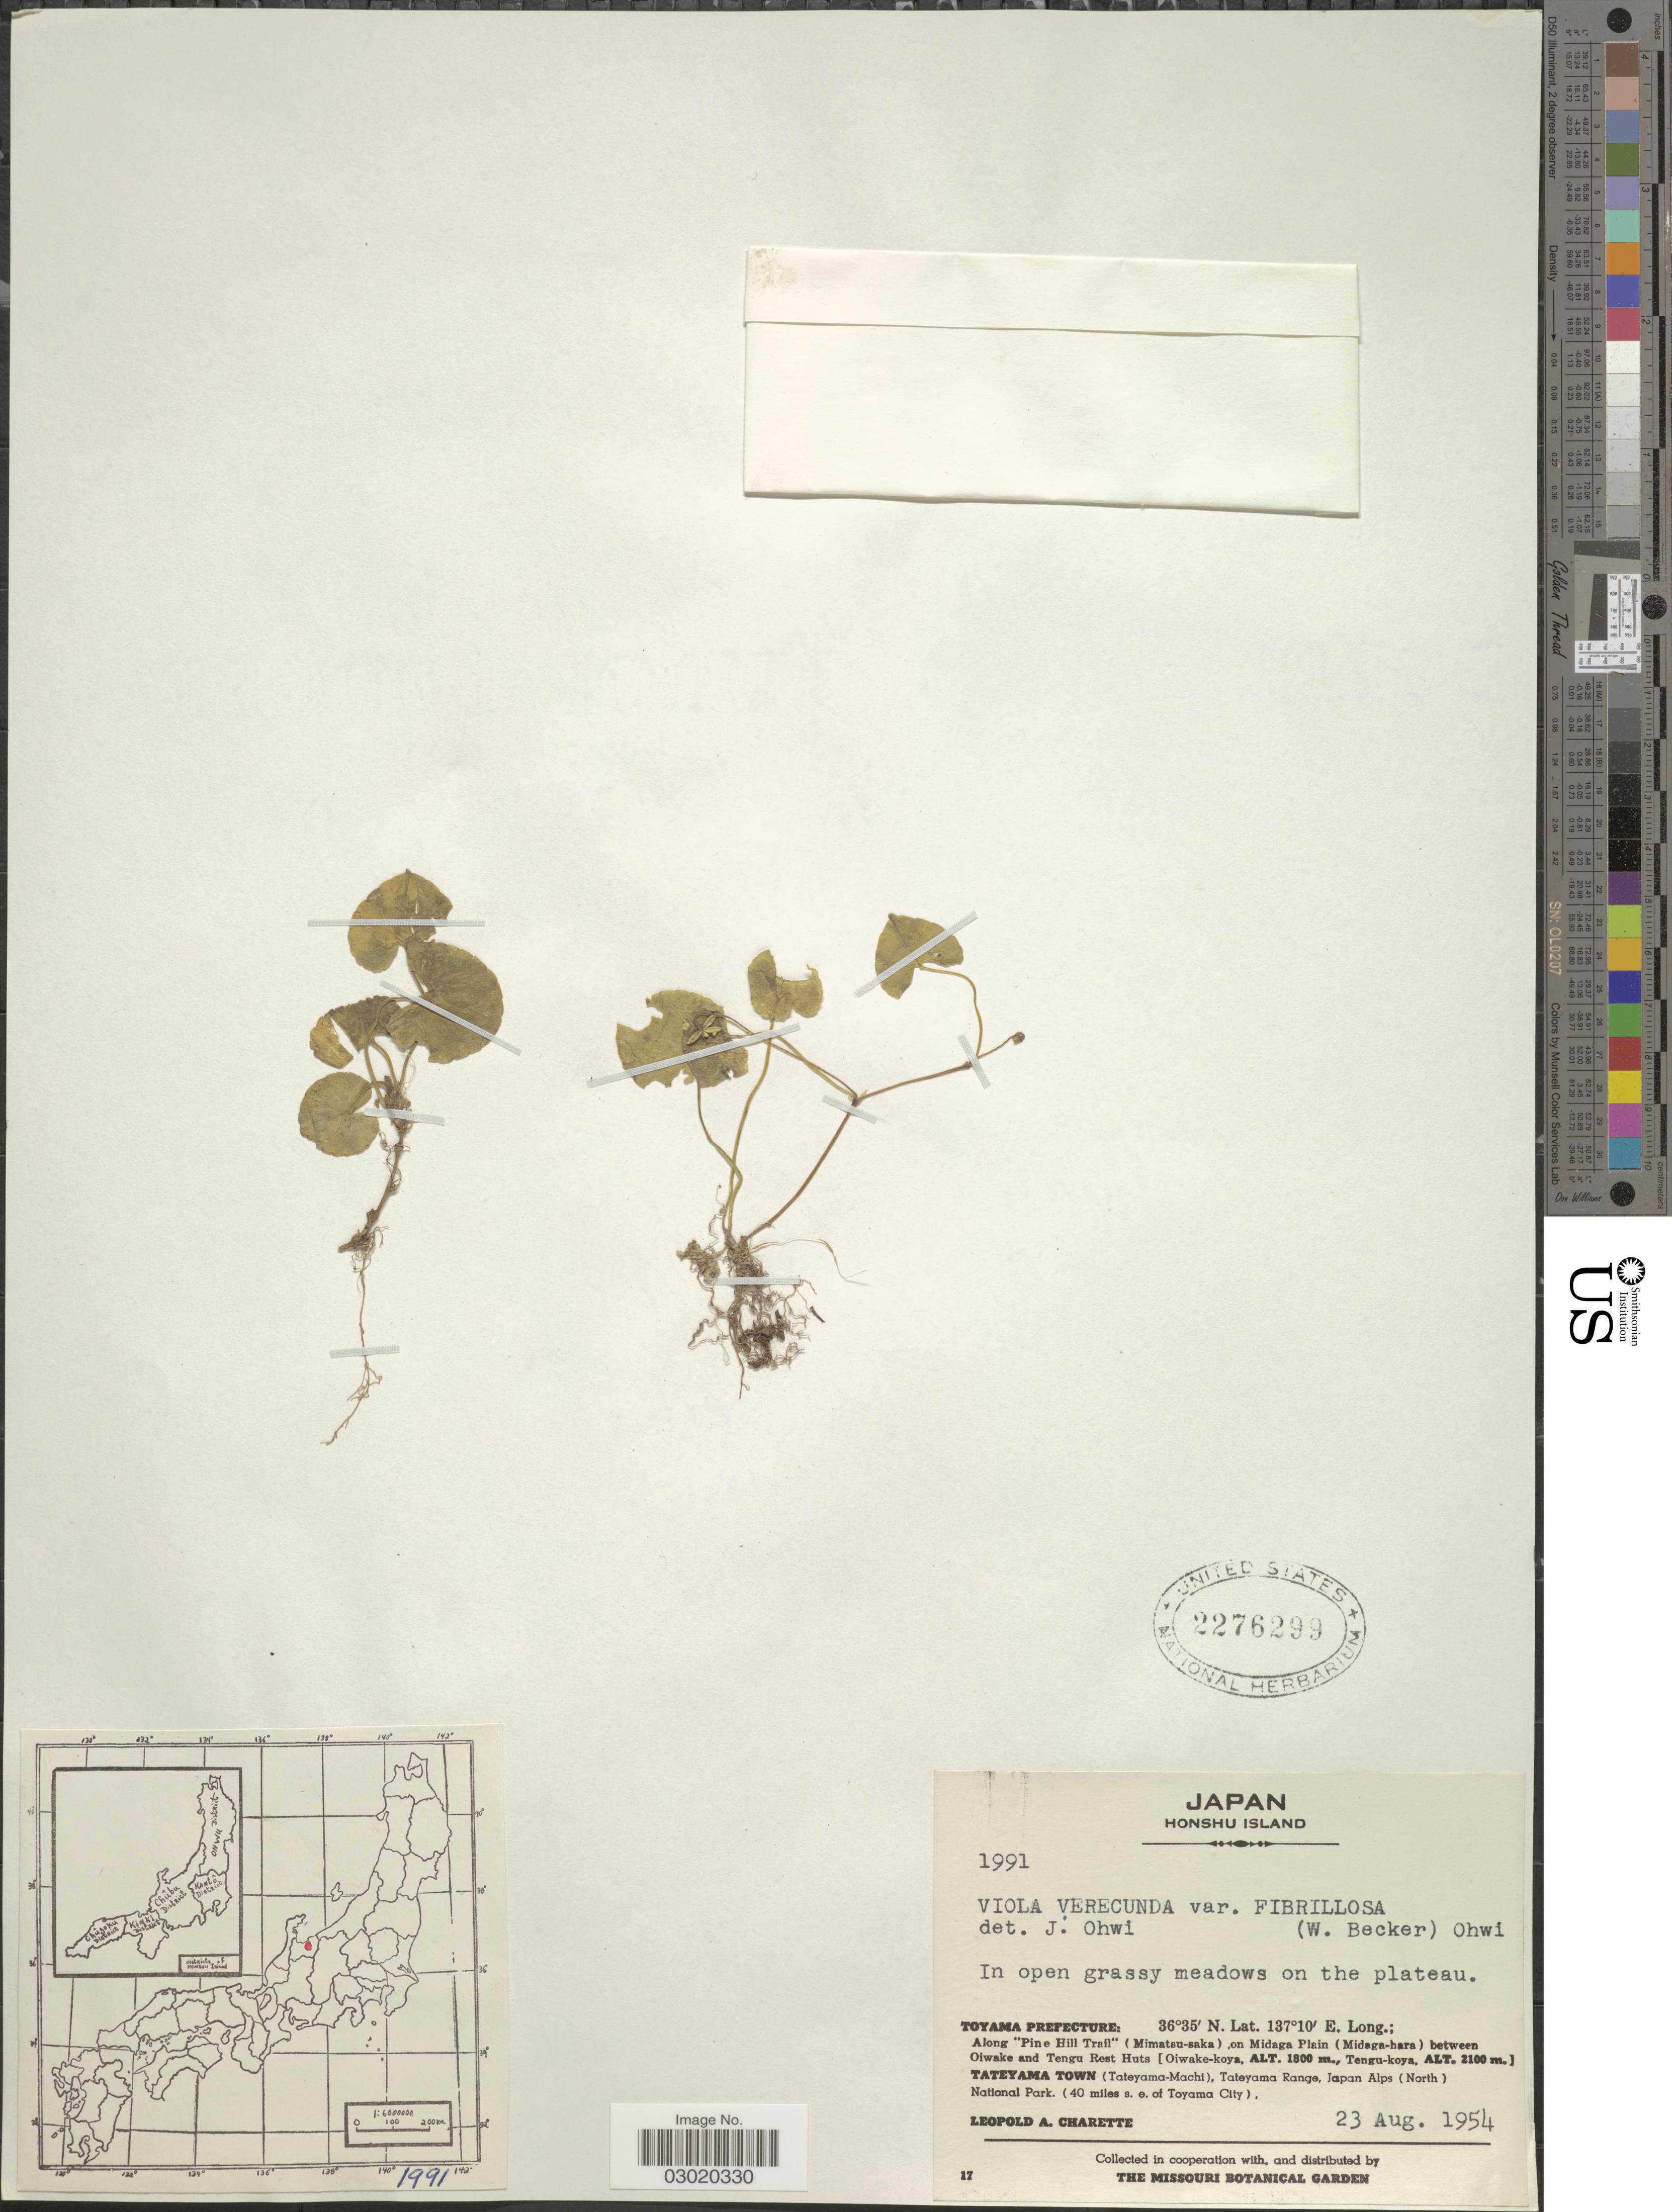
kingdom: Plantae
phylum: Tracheophyta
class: Magnoliopsida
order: Malpighiales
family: Violaceae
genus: Viola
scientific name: Viola verecunda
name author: A. Gray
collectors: L. A. Charette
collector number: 1991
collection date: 1954-08-23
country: Japan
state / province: Toyama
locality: Honshu Island. Toyama Prefecture: Along "Pine Hill Trail" (Mimatsu-saka), on Midaga Plain (Midaga-hara) between Oiwake and Tengu Rest Huts. Tateyama Town (Tateyama-Machi), Tateyama Range, Japan Alps (North) National Park. (40 miles s. e. of Toyama City).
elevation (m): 1800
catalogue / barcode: US 2276299